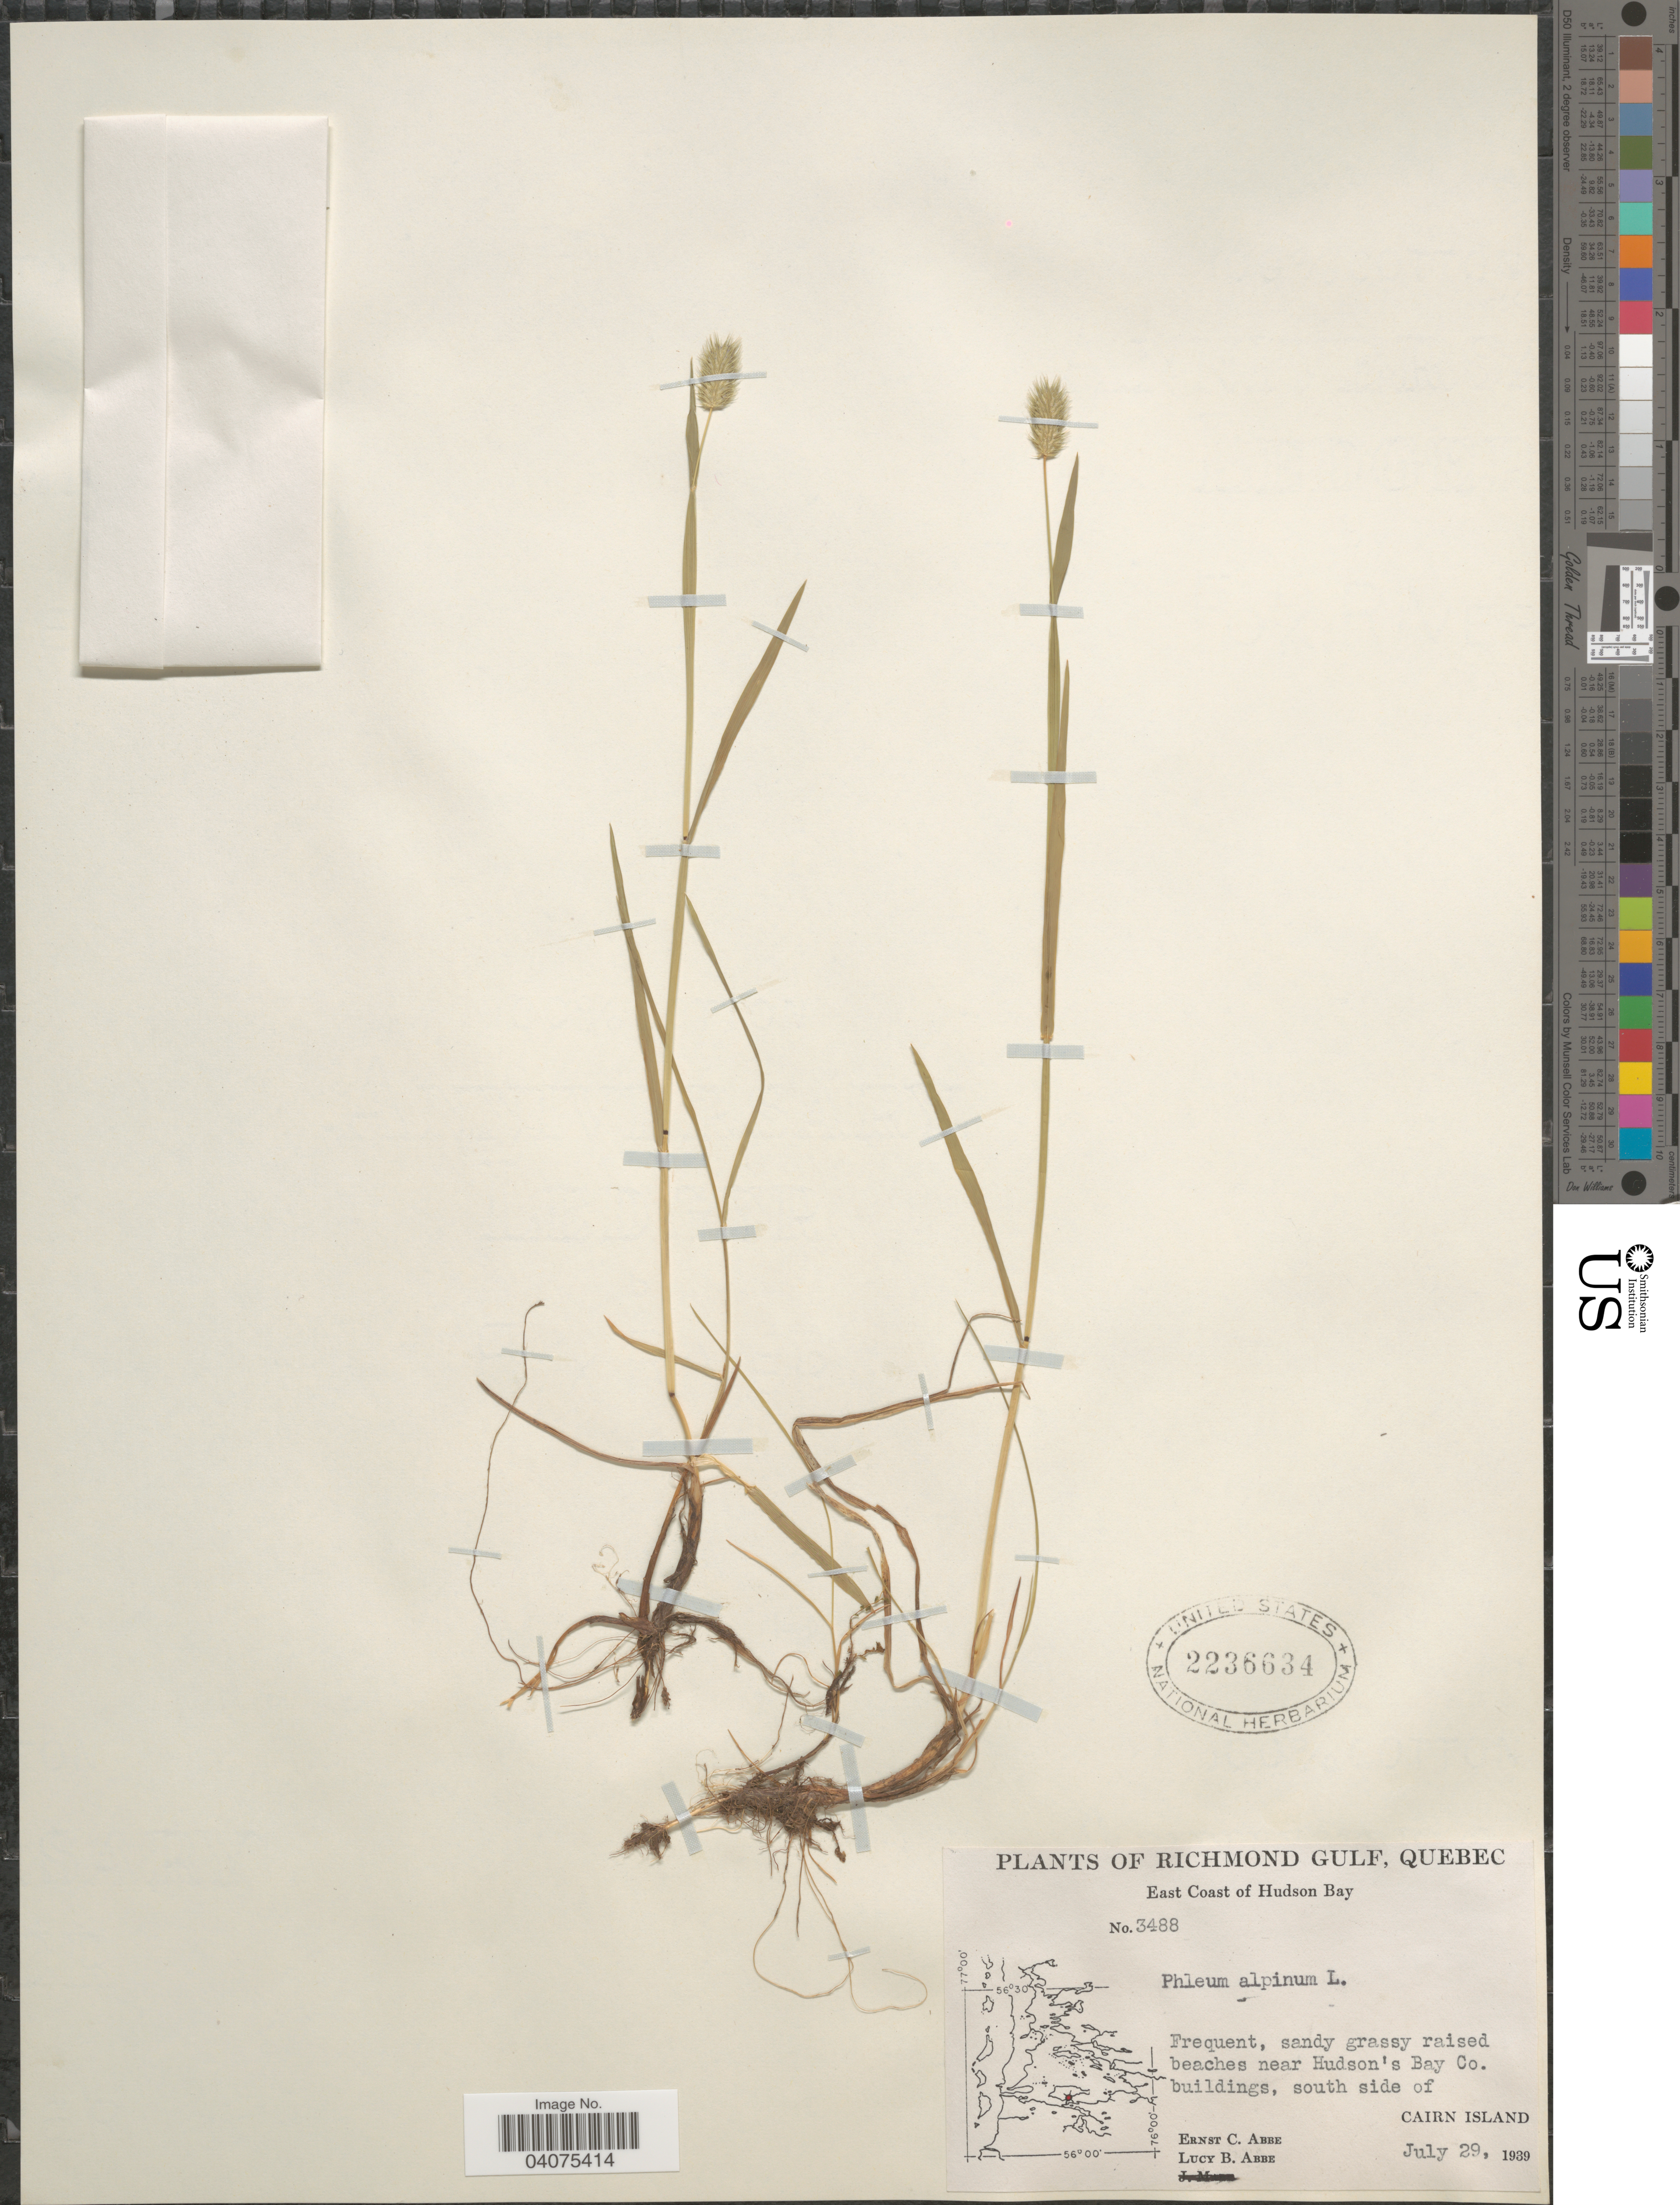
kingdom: Plantae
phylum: Tracheophyta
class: Liliopsida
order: Poales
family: Poaceae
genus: Phleum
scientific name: Phleum alpinum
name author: L.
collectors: E. C. Abbe & L. B. Abbe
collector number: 3488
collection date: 1939-07-29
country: Canada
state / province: Quebec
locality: Richmond Gulf. East Coast of Hudson Bay. Near Hudson's Bay Co. buildings, south side of Cairn Island.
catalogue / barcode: US 2236634